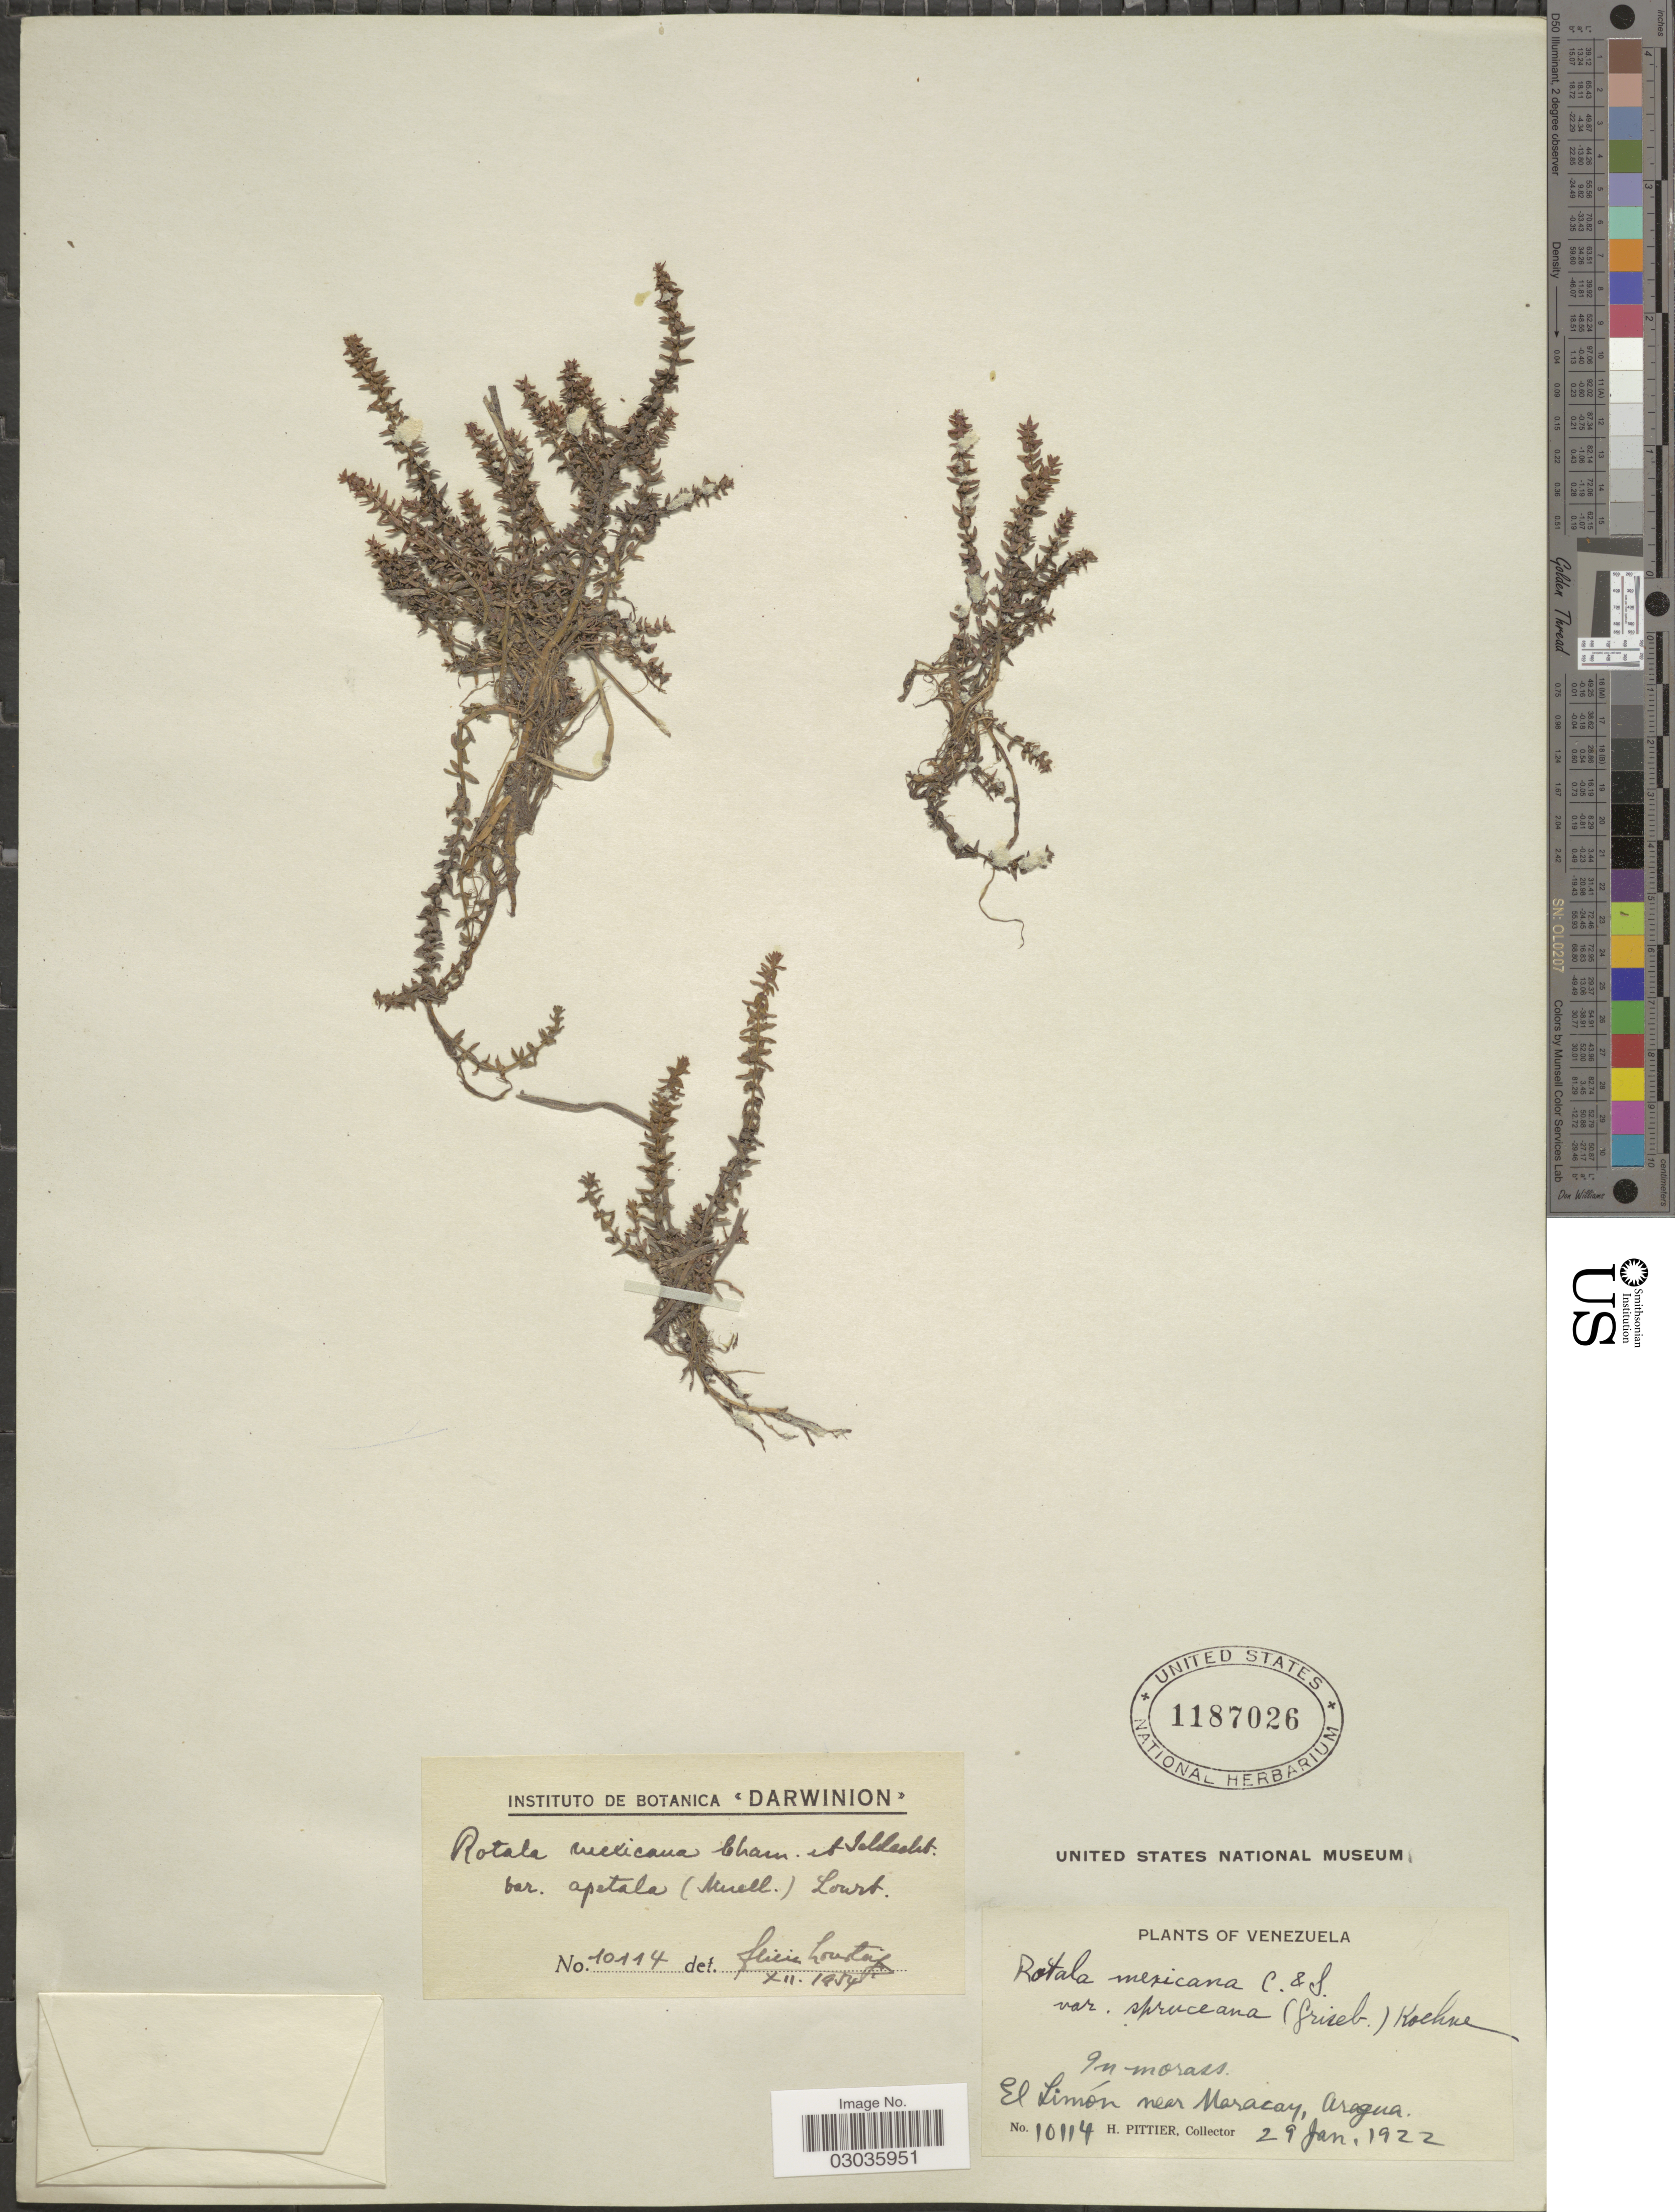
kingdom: Plantae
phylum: Tracheophyta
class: Magnoliopsida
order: Myrtales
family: Lythraceae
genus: Rotala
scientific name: Rotala mexicana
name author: Cham. & Schltdl.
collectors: H. F. Pittier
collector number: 10114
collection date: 1922-01-29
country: Venezuela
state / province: Aragua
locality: El Limón near Maracay.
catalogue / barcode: US 1187026